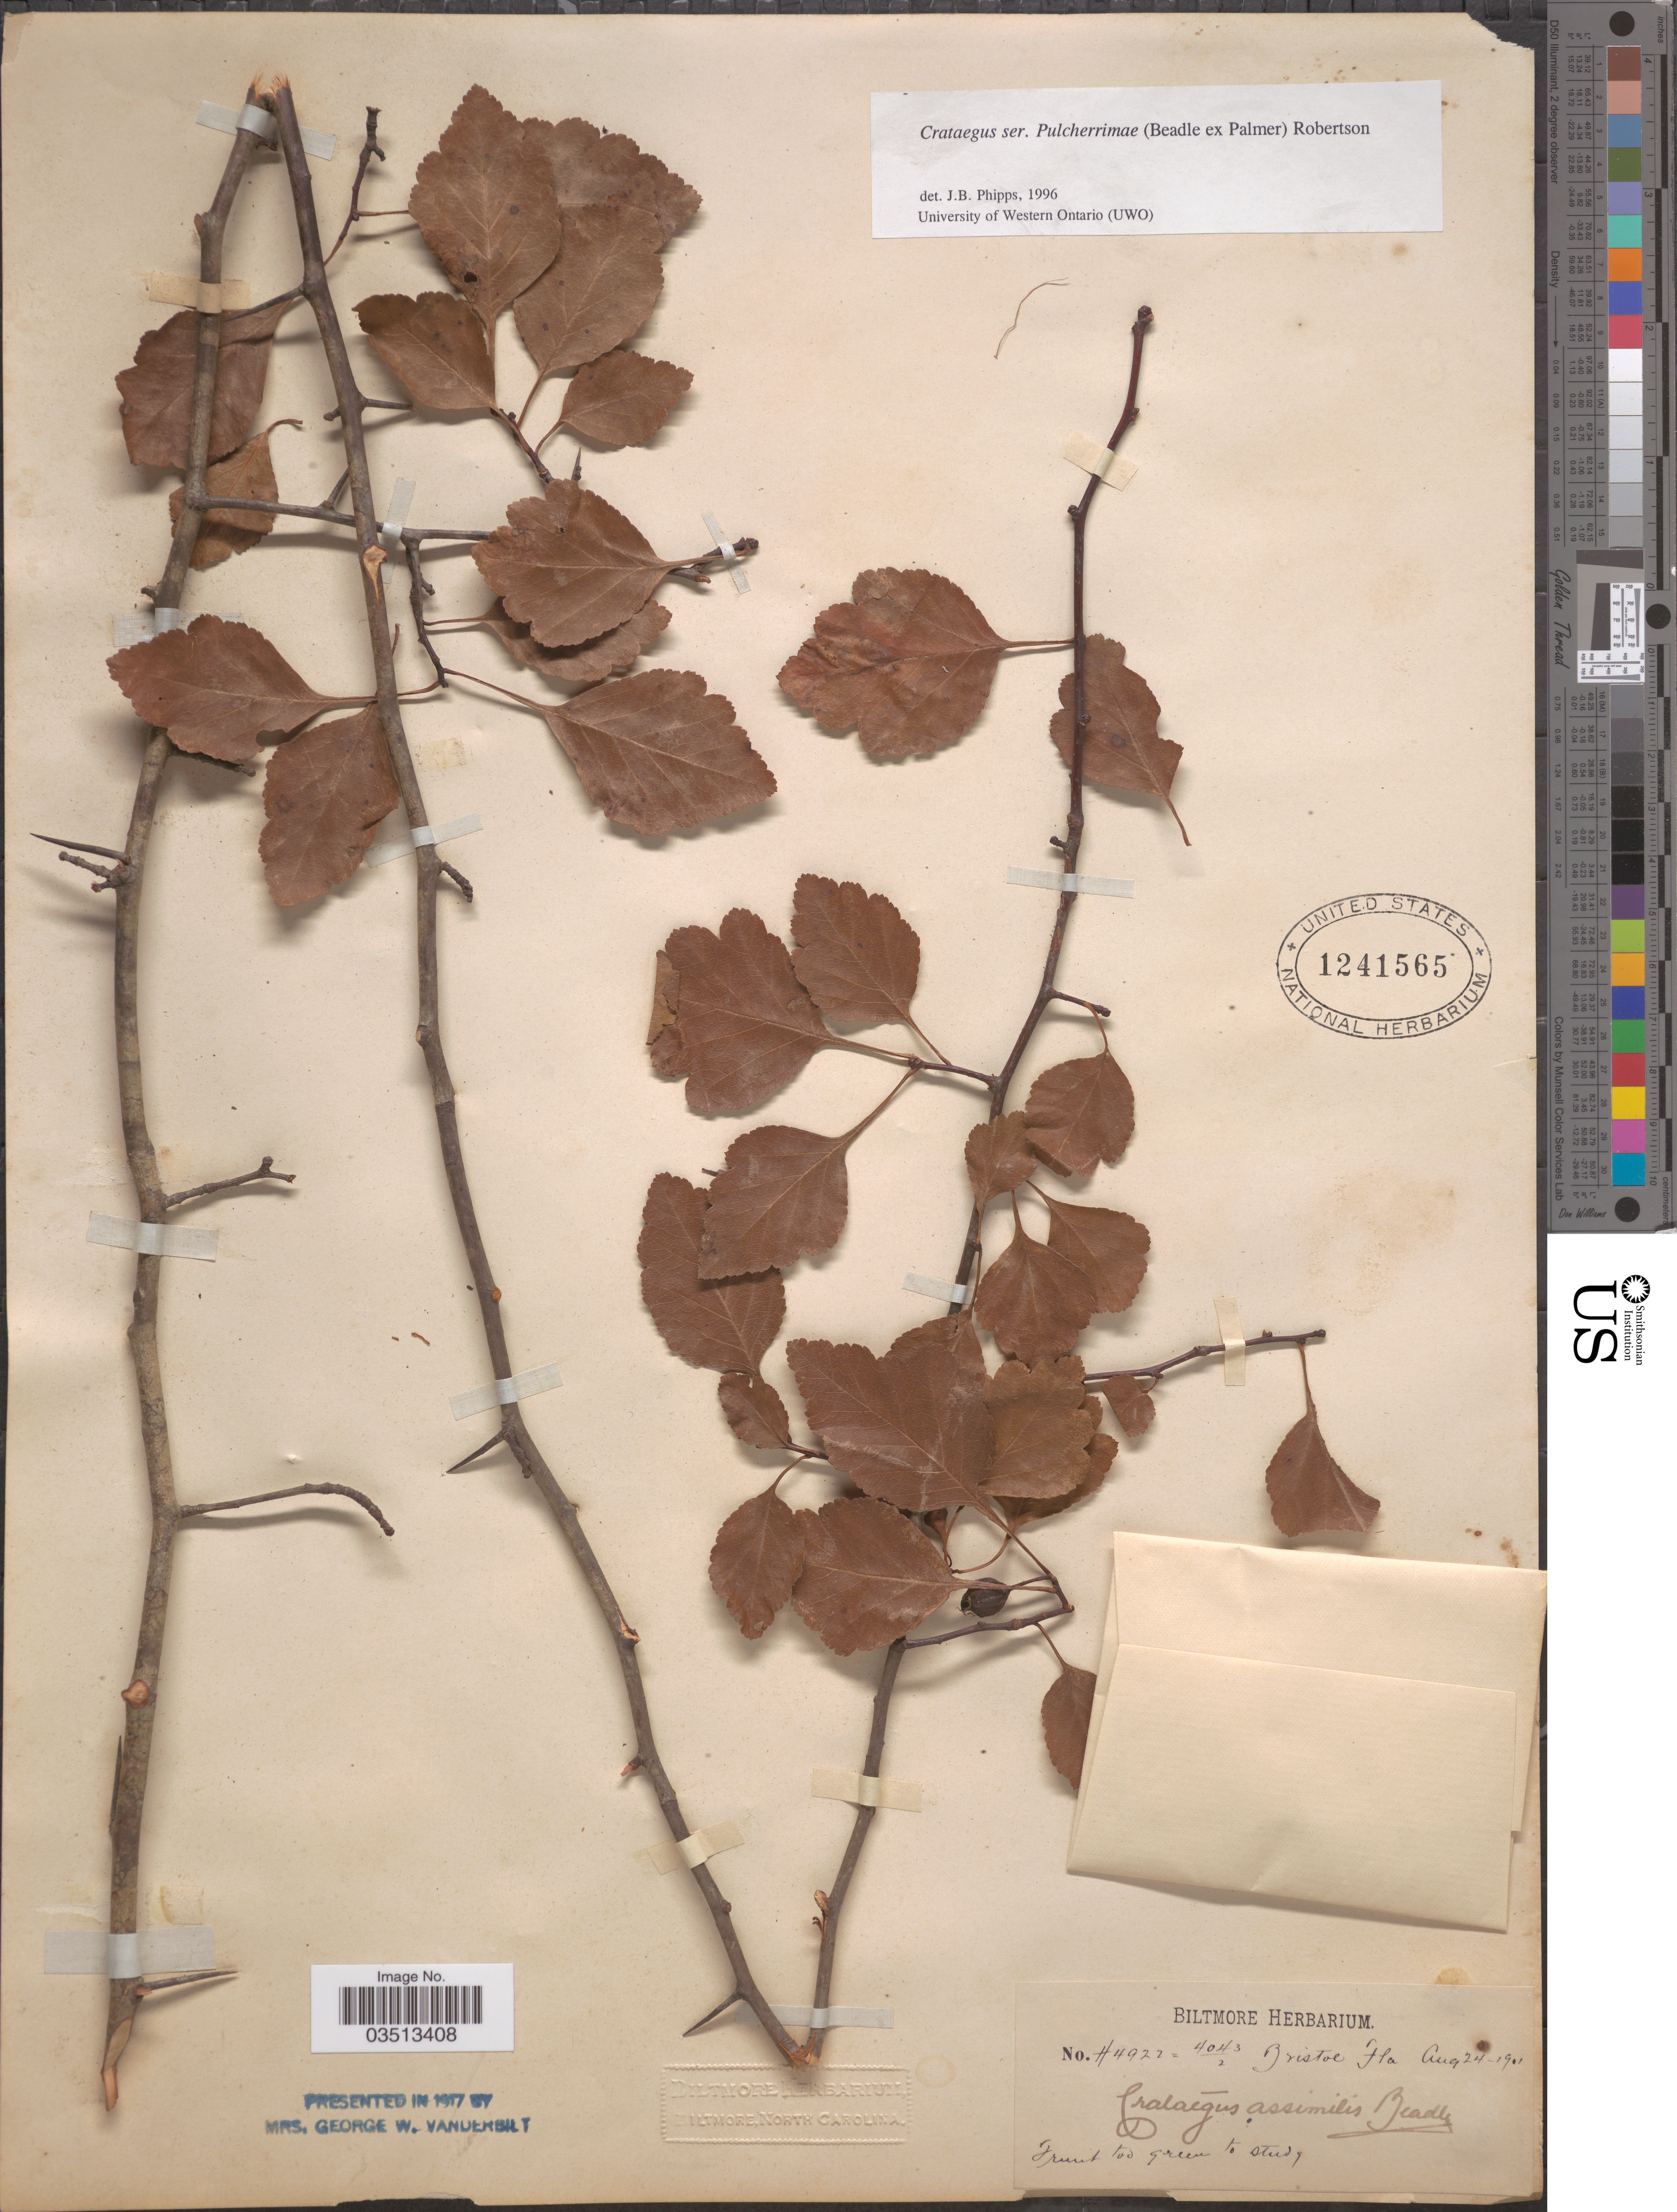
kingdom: Plantae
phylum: Tracheophyta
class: Magnoliopsida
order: Rosales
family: Rosaceae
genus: Crataegus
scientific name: Crataegus assimilis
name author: Beadle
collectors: ex herb. Biltmore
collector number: H4922=4043/2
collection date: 1901-08-24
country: United States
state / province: Florida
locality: Bristol.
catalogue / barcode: US 1241565